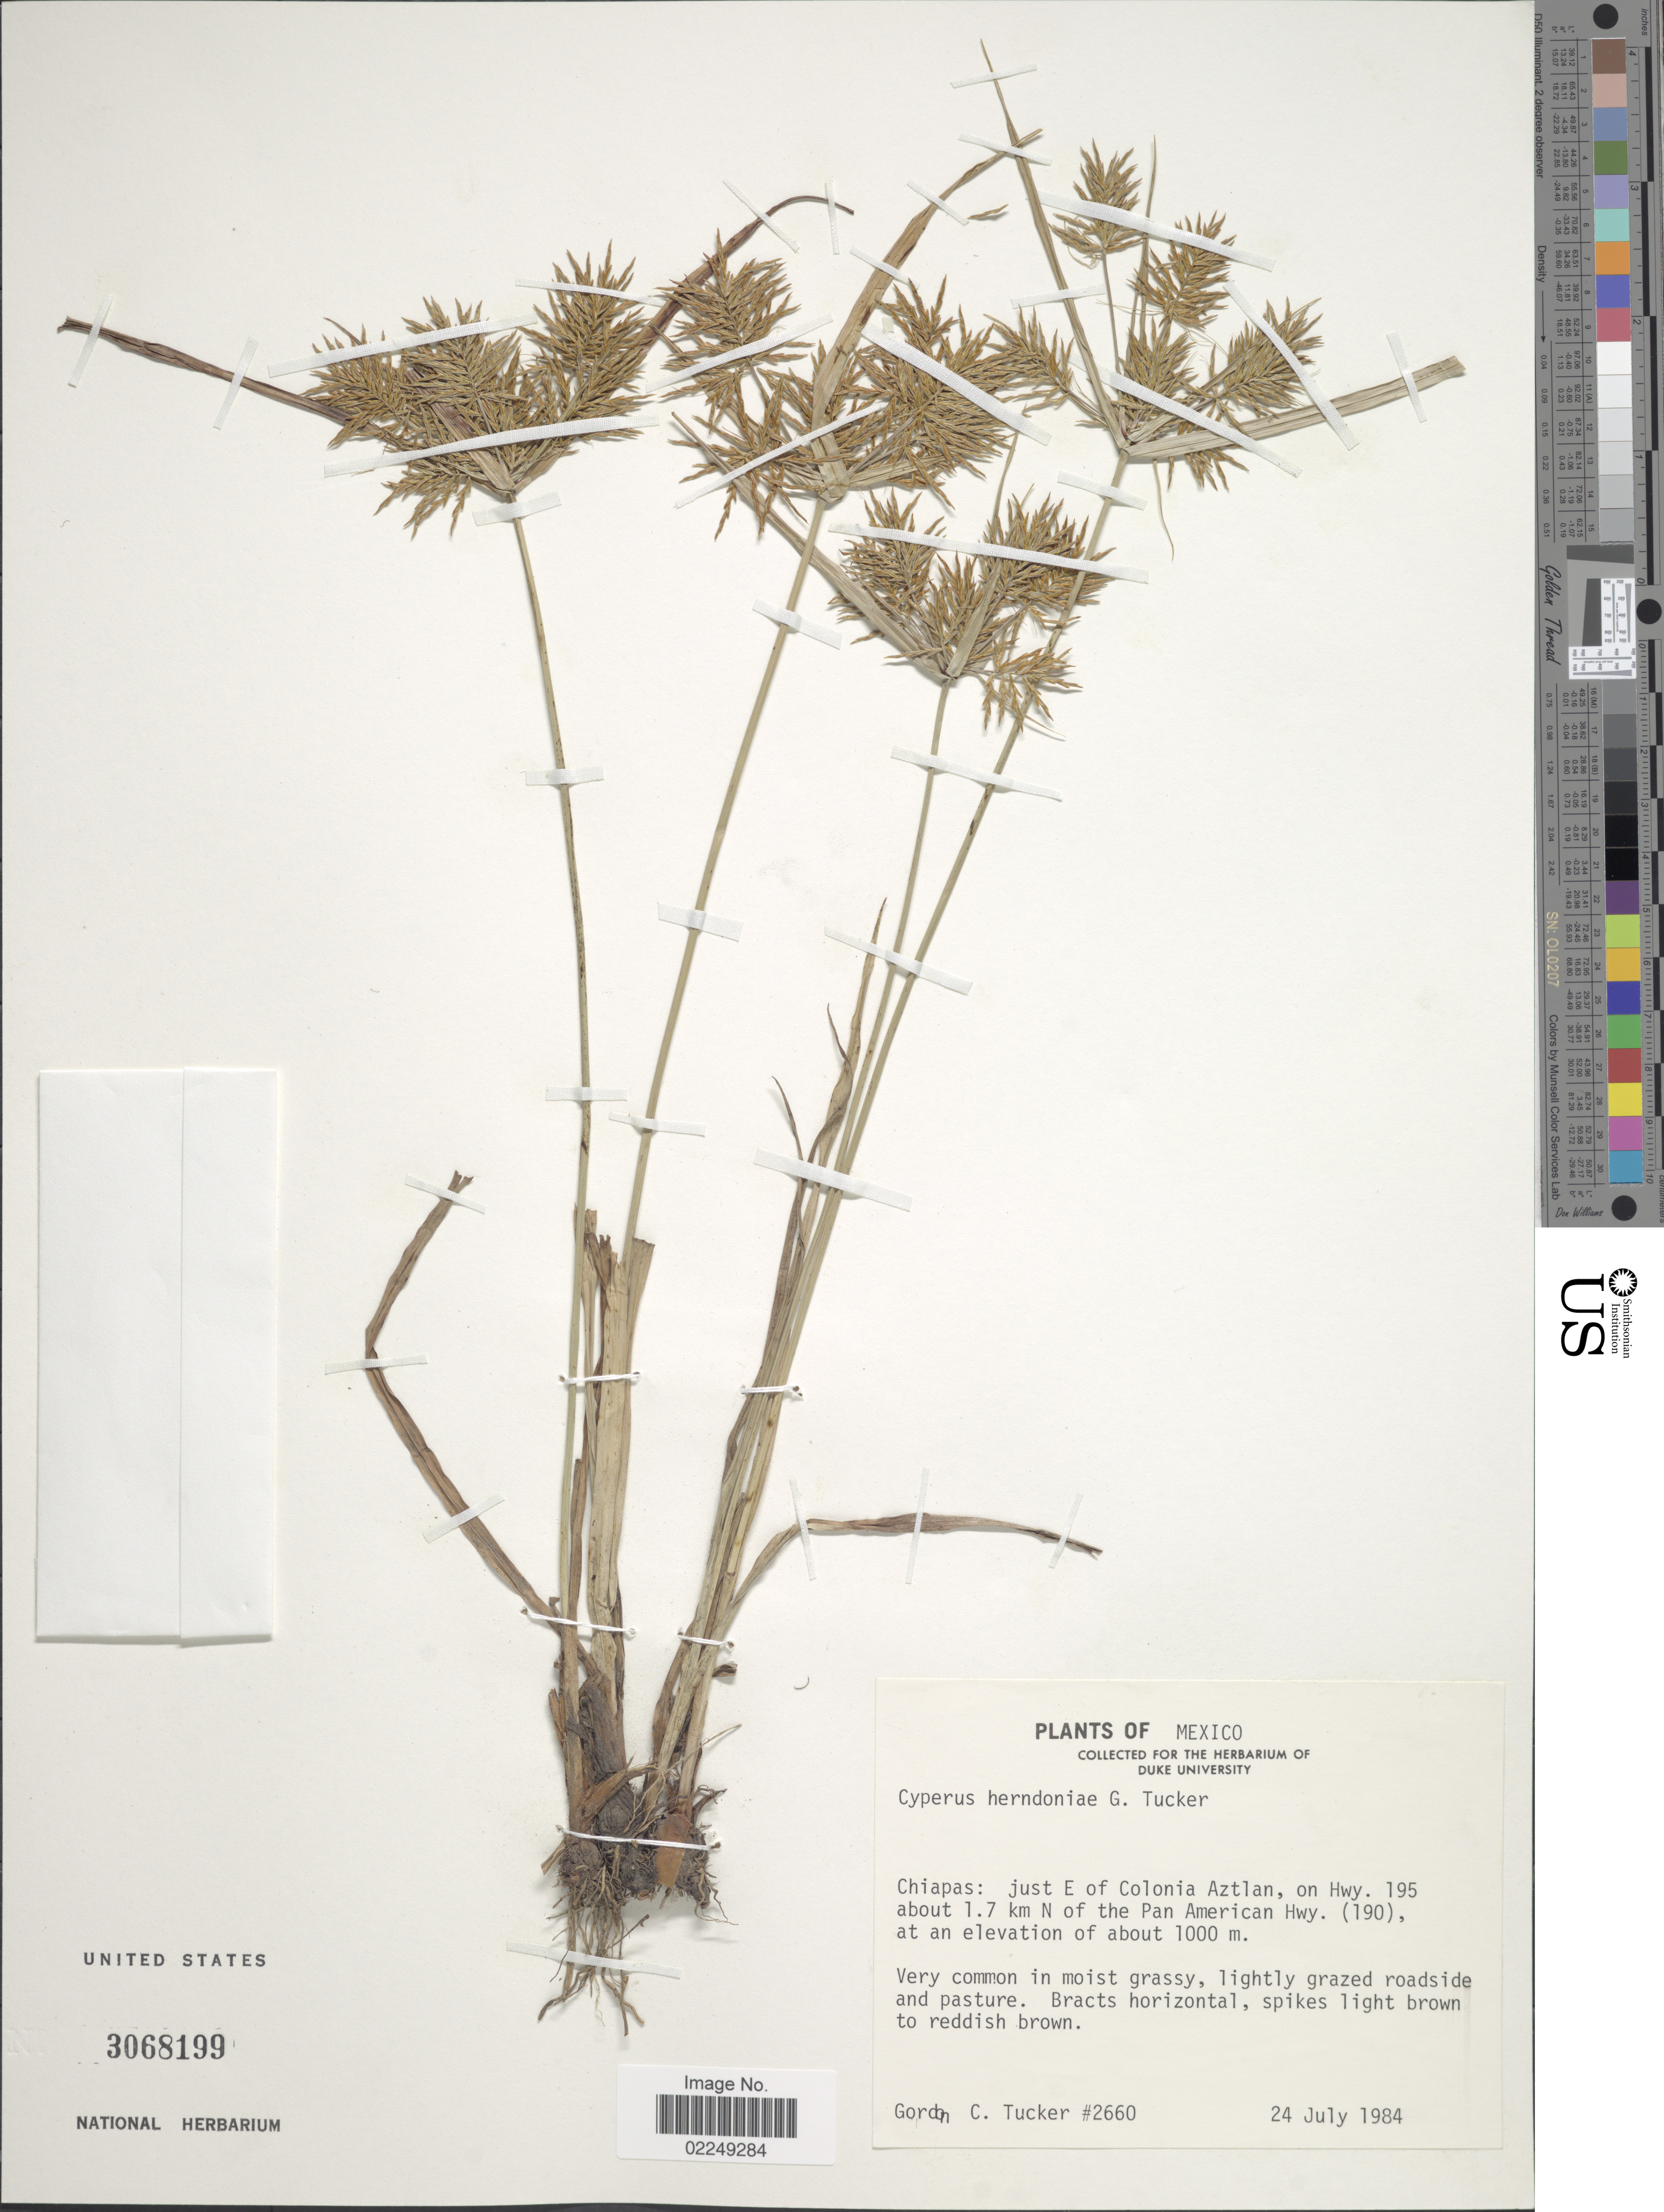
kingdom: Plantae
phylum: Tracheophyta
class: Liliopsida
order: Poales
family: Cyperaceae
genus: Cyperus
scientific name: Cyperus camphoratus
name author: Liebm.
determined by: Strong, Mark T., (BOT), Smithsonian Institution - National Museum of Natural History (UNITED STATES)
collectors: G. C. Tucker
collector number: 2660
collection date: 1984-07-24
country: Mexico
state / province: Chiapas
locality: Just E of Colonia Aztlan, on Hwy. 195 about 1.7 km N of the Pan American Hwy. (190)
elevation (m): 1000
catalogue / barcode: US 3068199